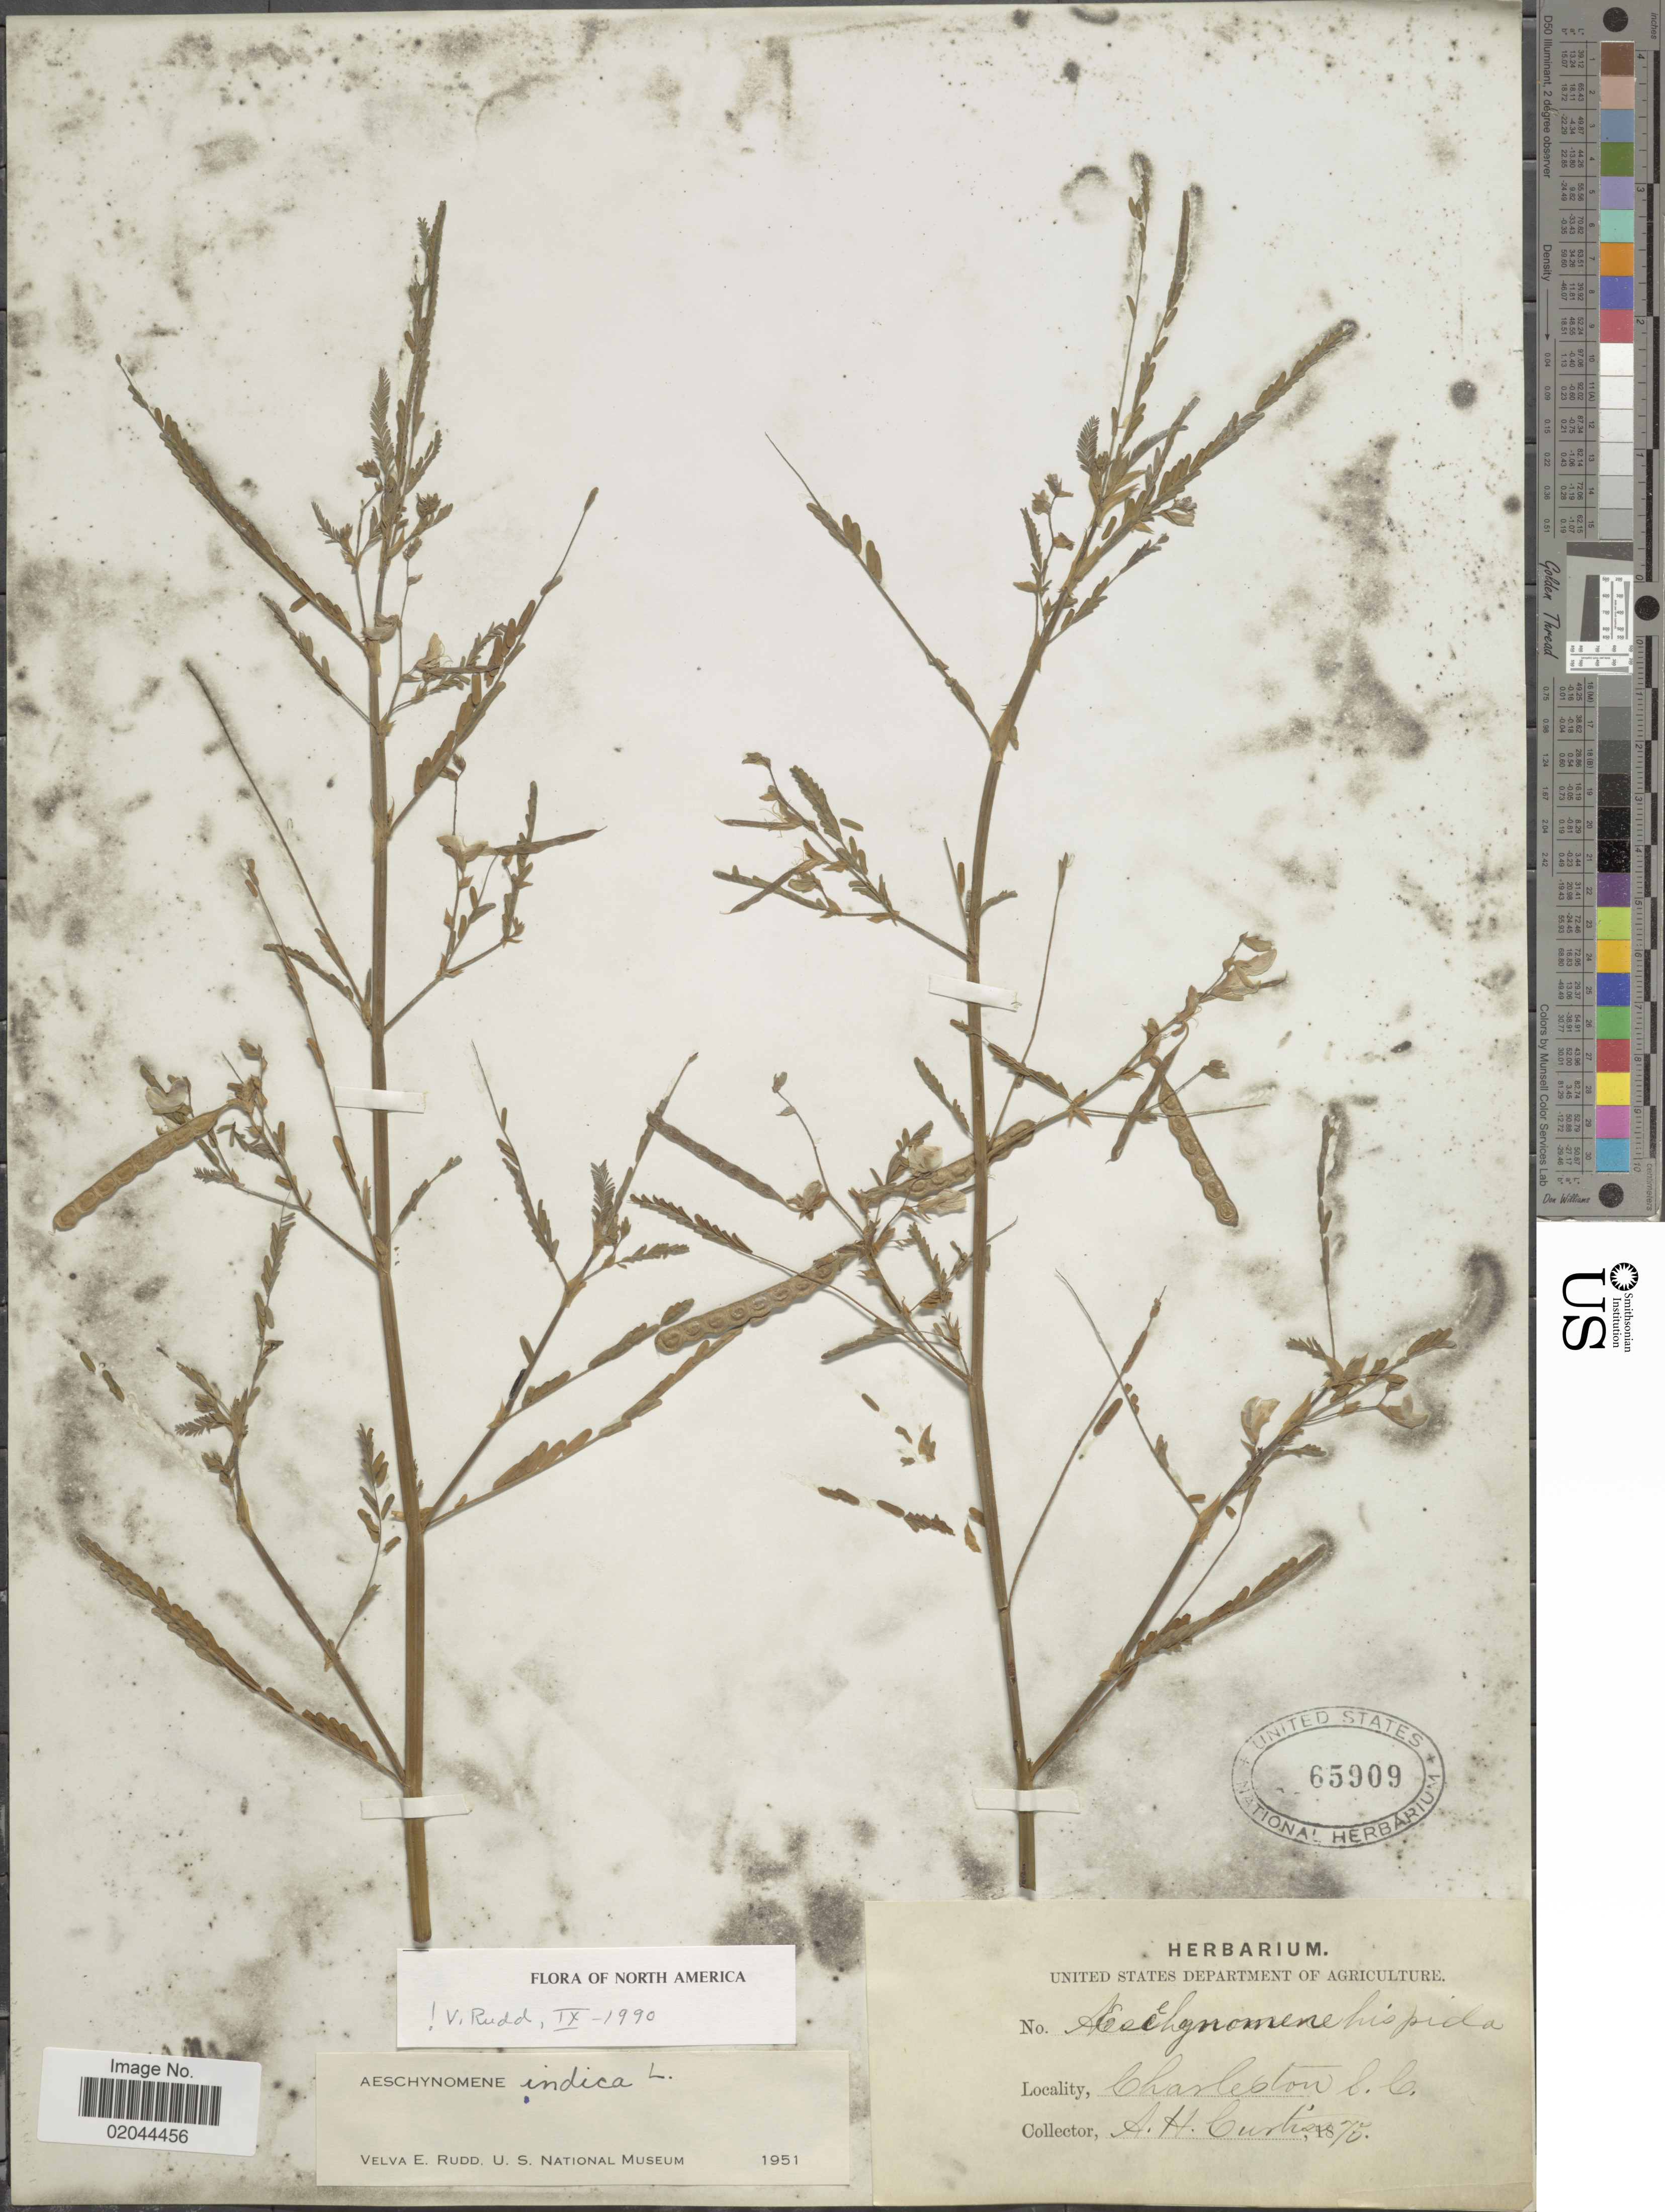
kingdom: Plantae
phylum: Tracheophyta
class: Magnoliopsida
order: Fabales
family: Fabaceae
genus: Aeschynomene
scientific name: Aeschynomene indica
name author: L.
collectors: A. H. Curtiss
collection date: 1875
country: United States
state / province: South Carolina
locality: Charleston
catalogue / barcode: US 65909